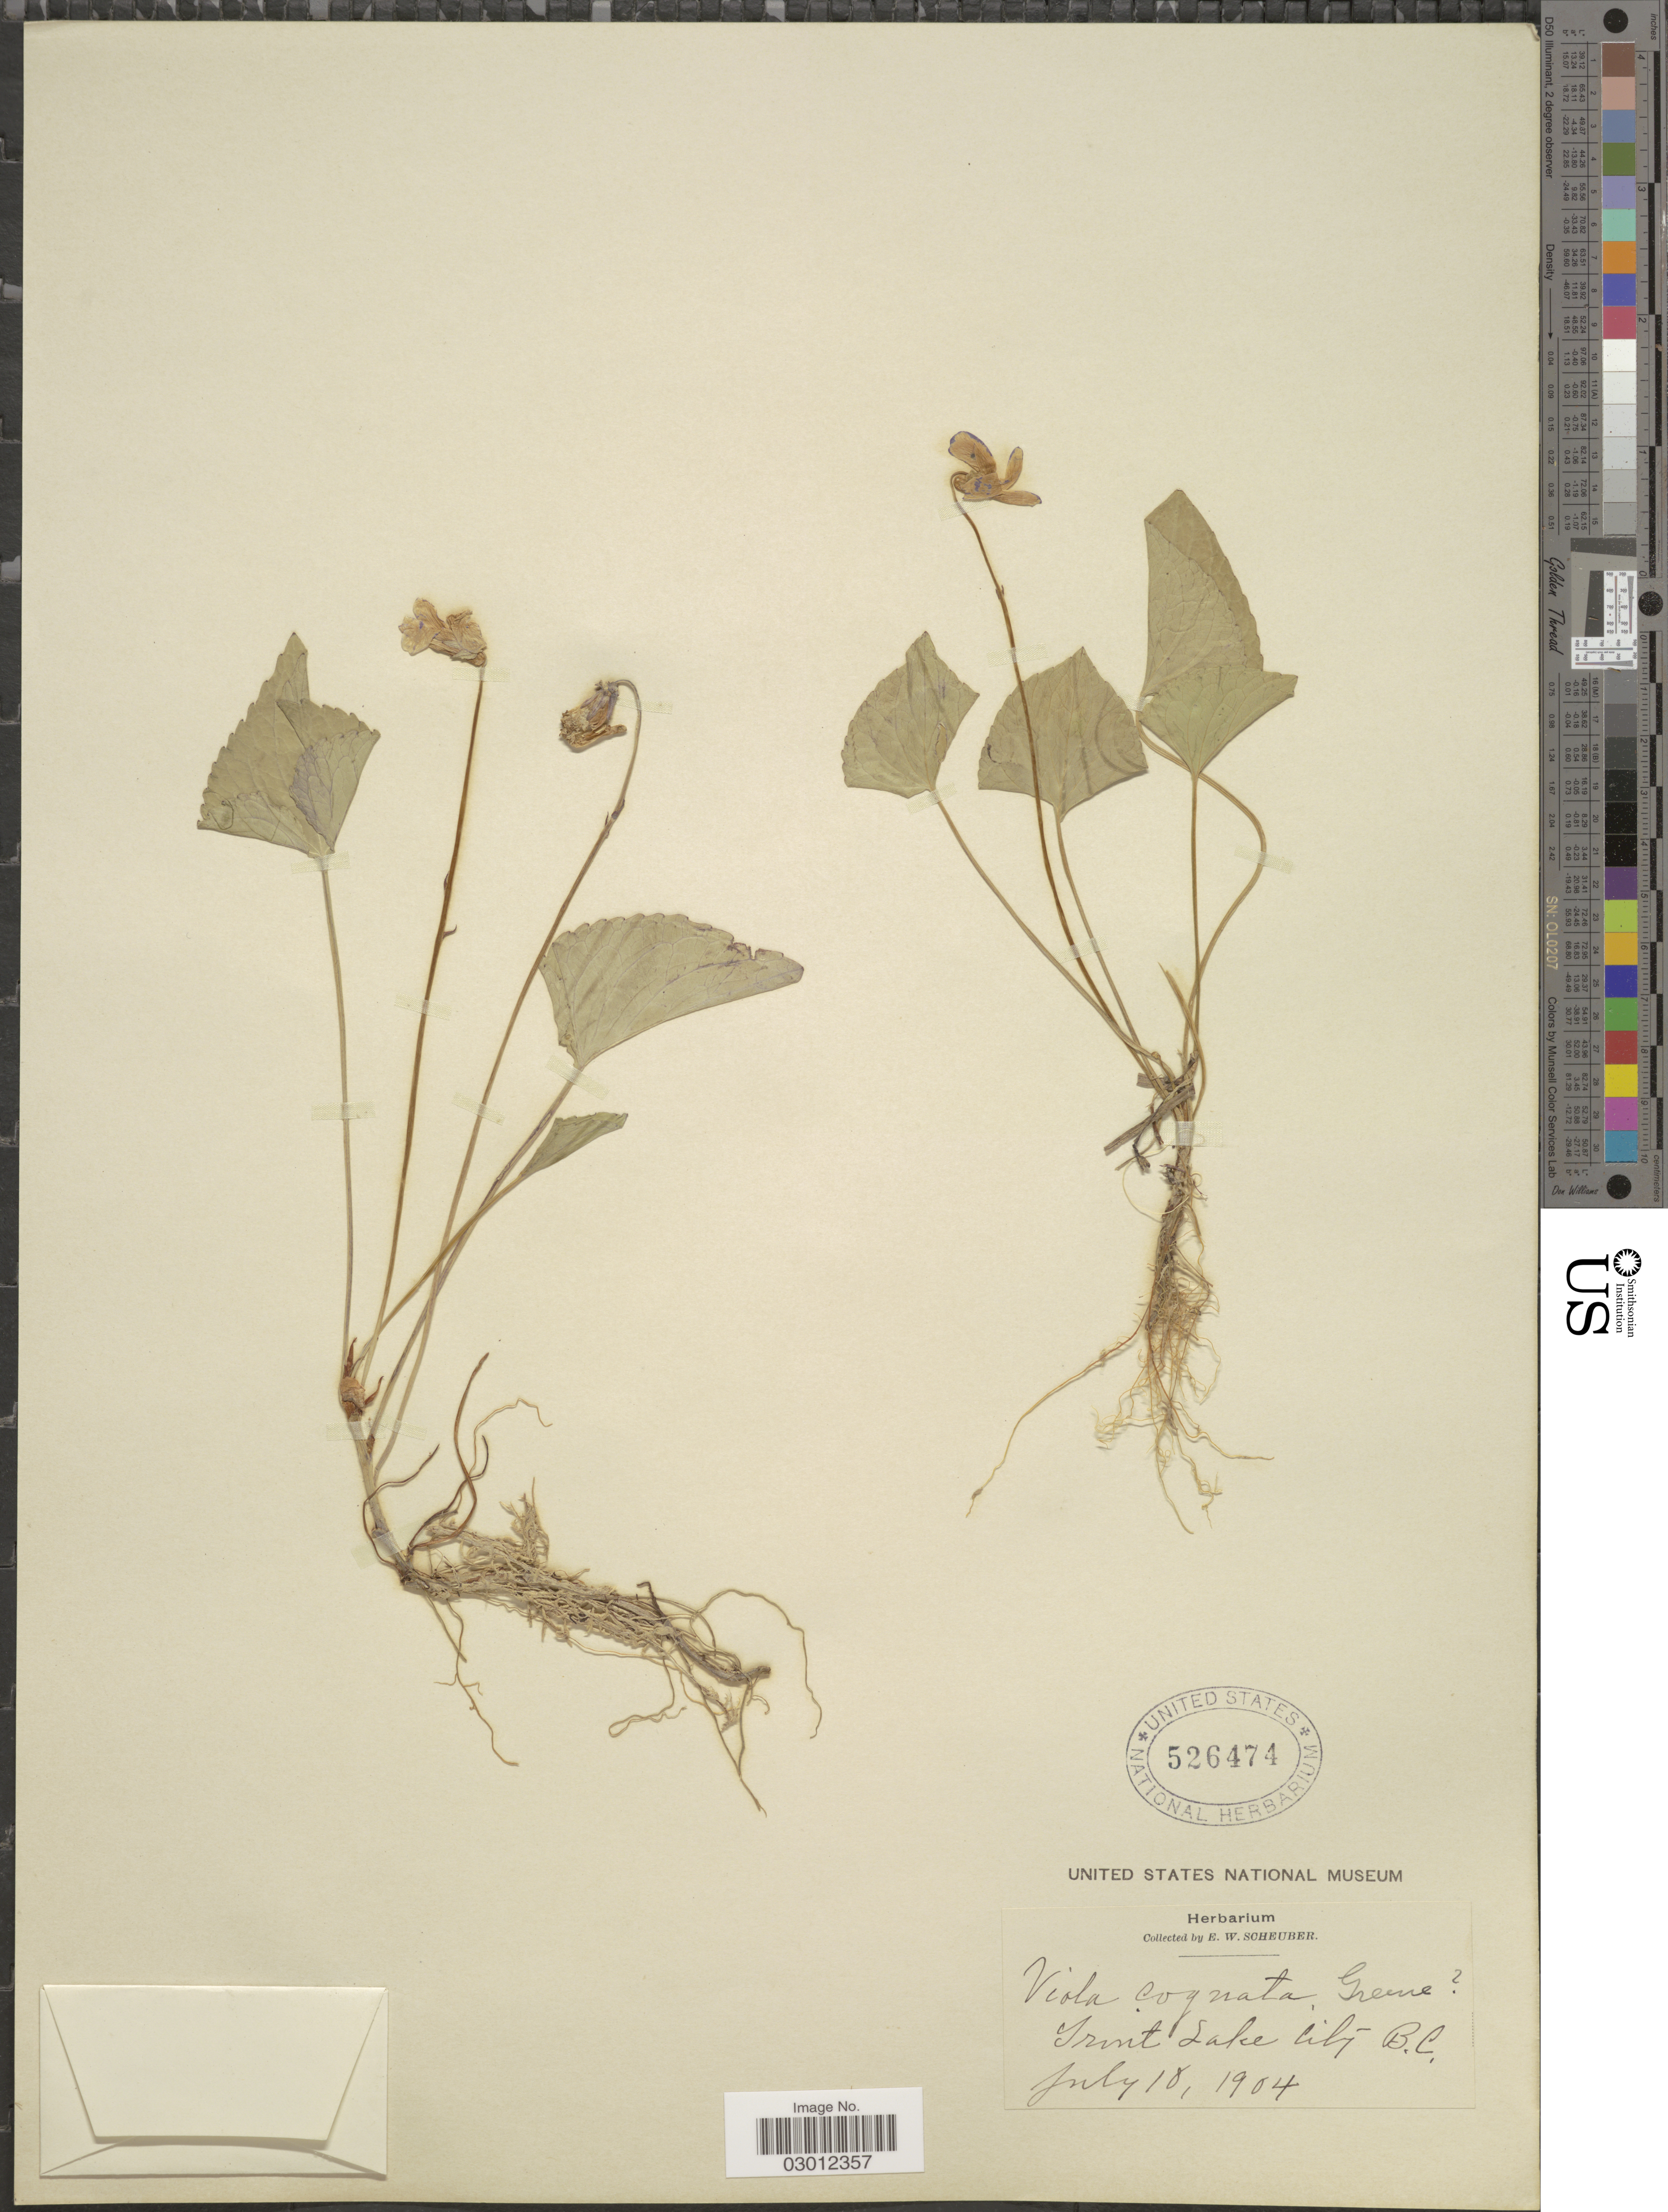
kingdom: Plantae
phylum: Tracheophyta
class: Magnoliopsida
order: Malpighiales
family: Violaceae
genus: Viola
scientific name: Viola nephrophylla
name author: Greene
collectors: E. Scheuber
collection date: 1904-07-10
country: Canada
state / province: British Columbia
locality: Trout Lake City.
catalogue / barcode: US 526474